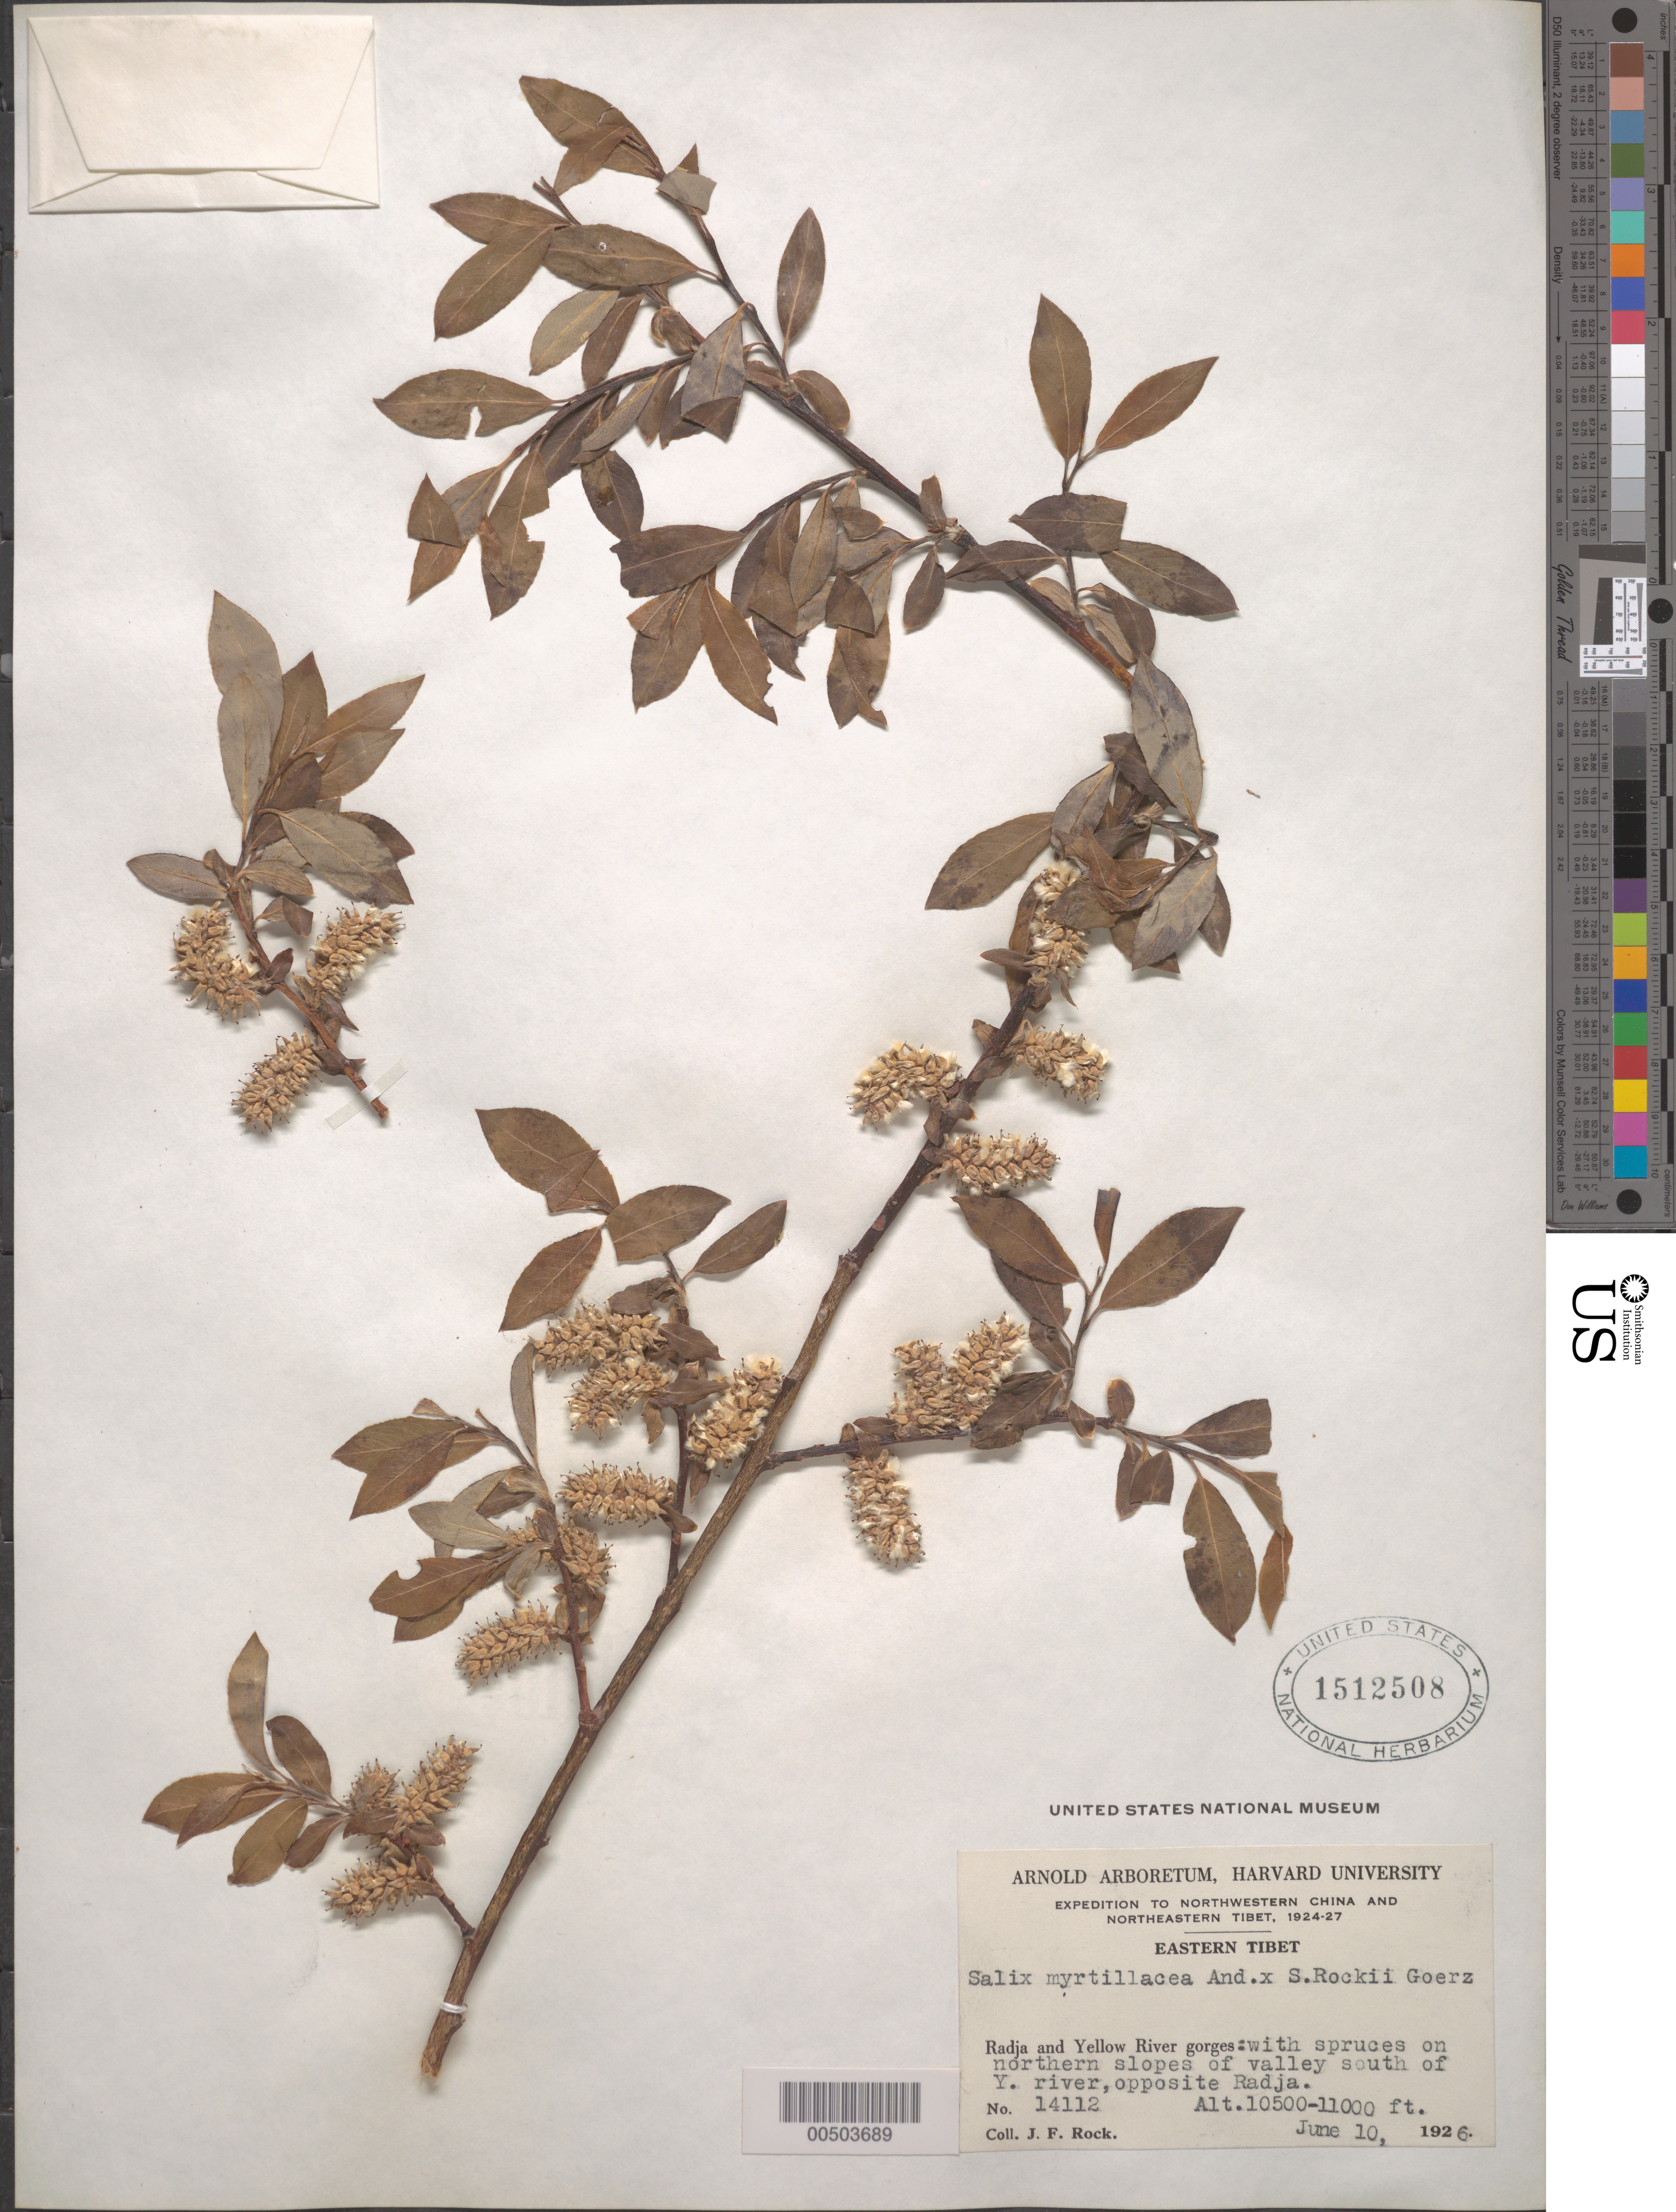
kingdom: Plantae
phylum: Tracheophyta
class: Magnoliopsida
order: Malpighiales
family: Salicaceae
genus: Salix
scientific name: Salix myrtillacea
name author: Andersson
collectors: J. F. Rock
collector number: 14112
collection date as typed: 10 Jun 1926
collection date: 1926-06-10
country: China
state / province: Xizang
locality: Radja and Yellow River gorges: with spruces on northern slopes of valley south of Y. river, opposite Radja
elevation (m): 3200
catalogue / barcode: US 1512508